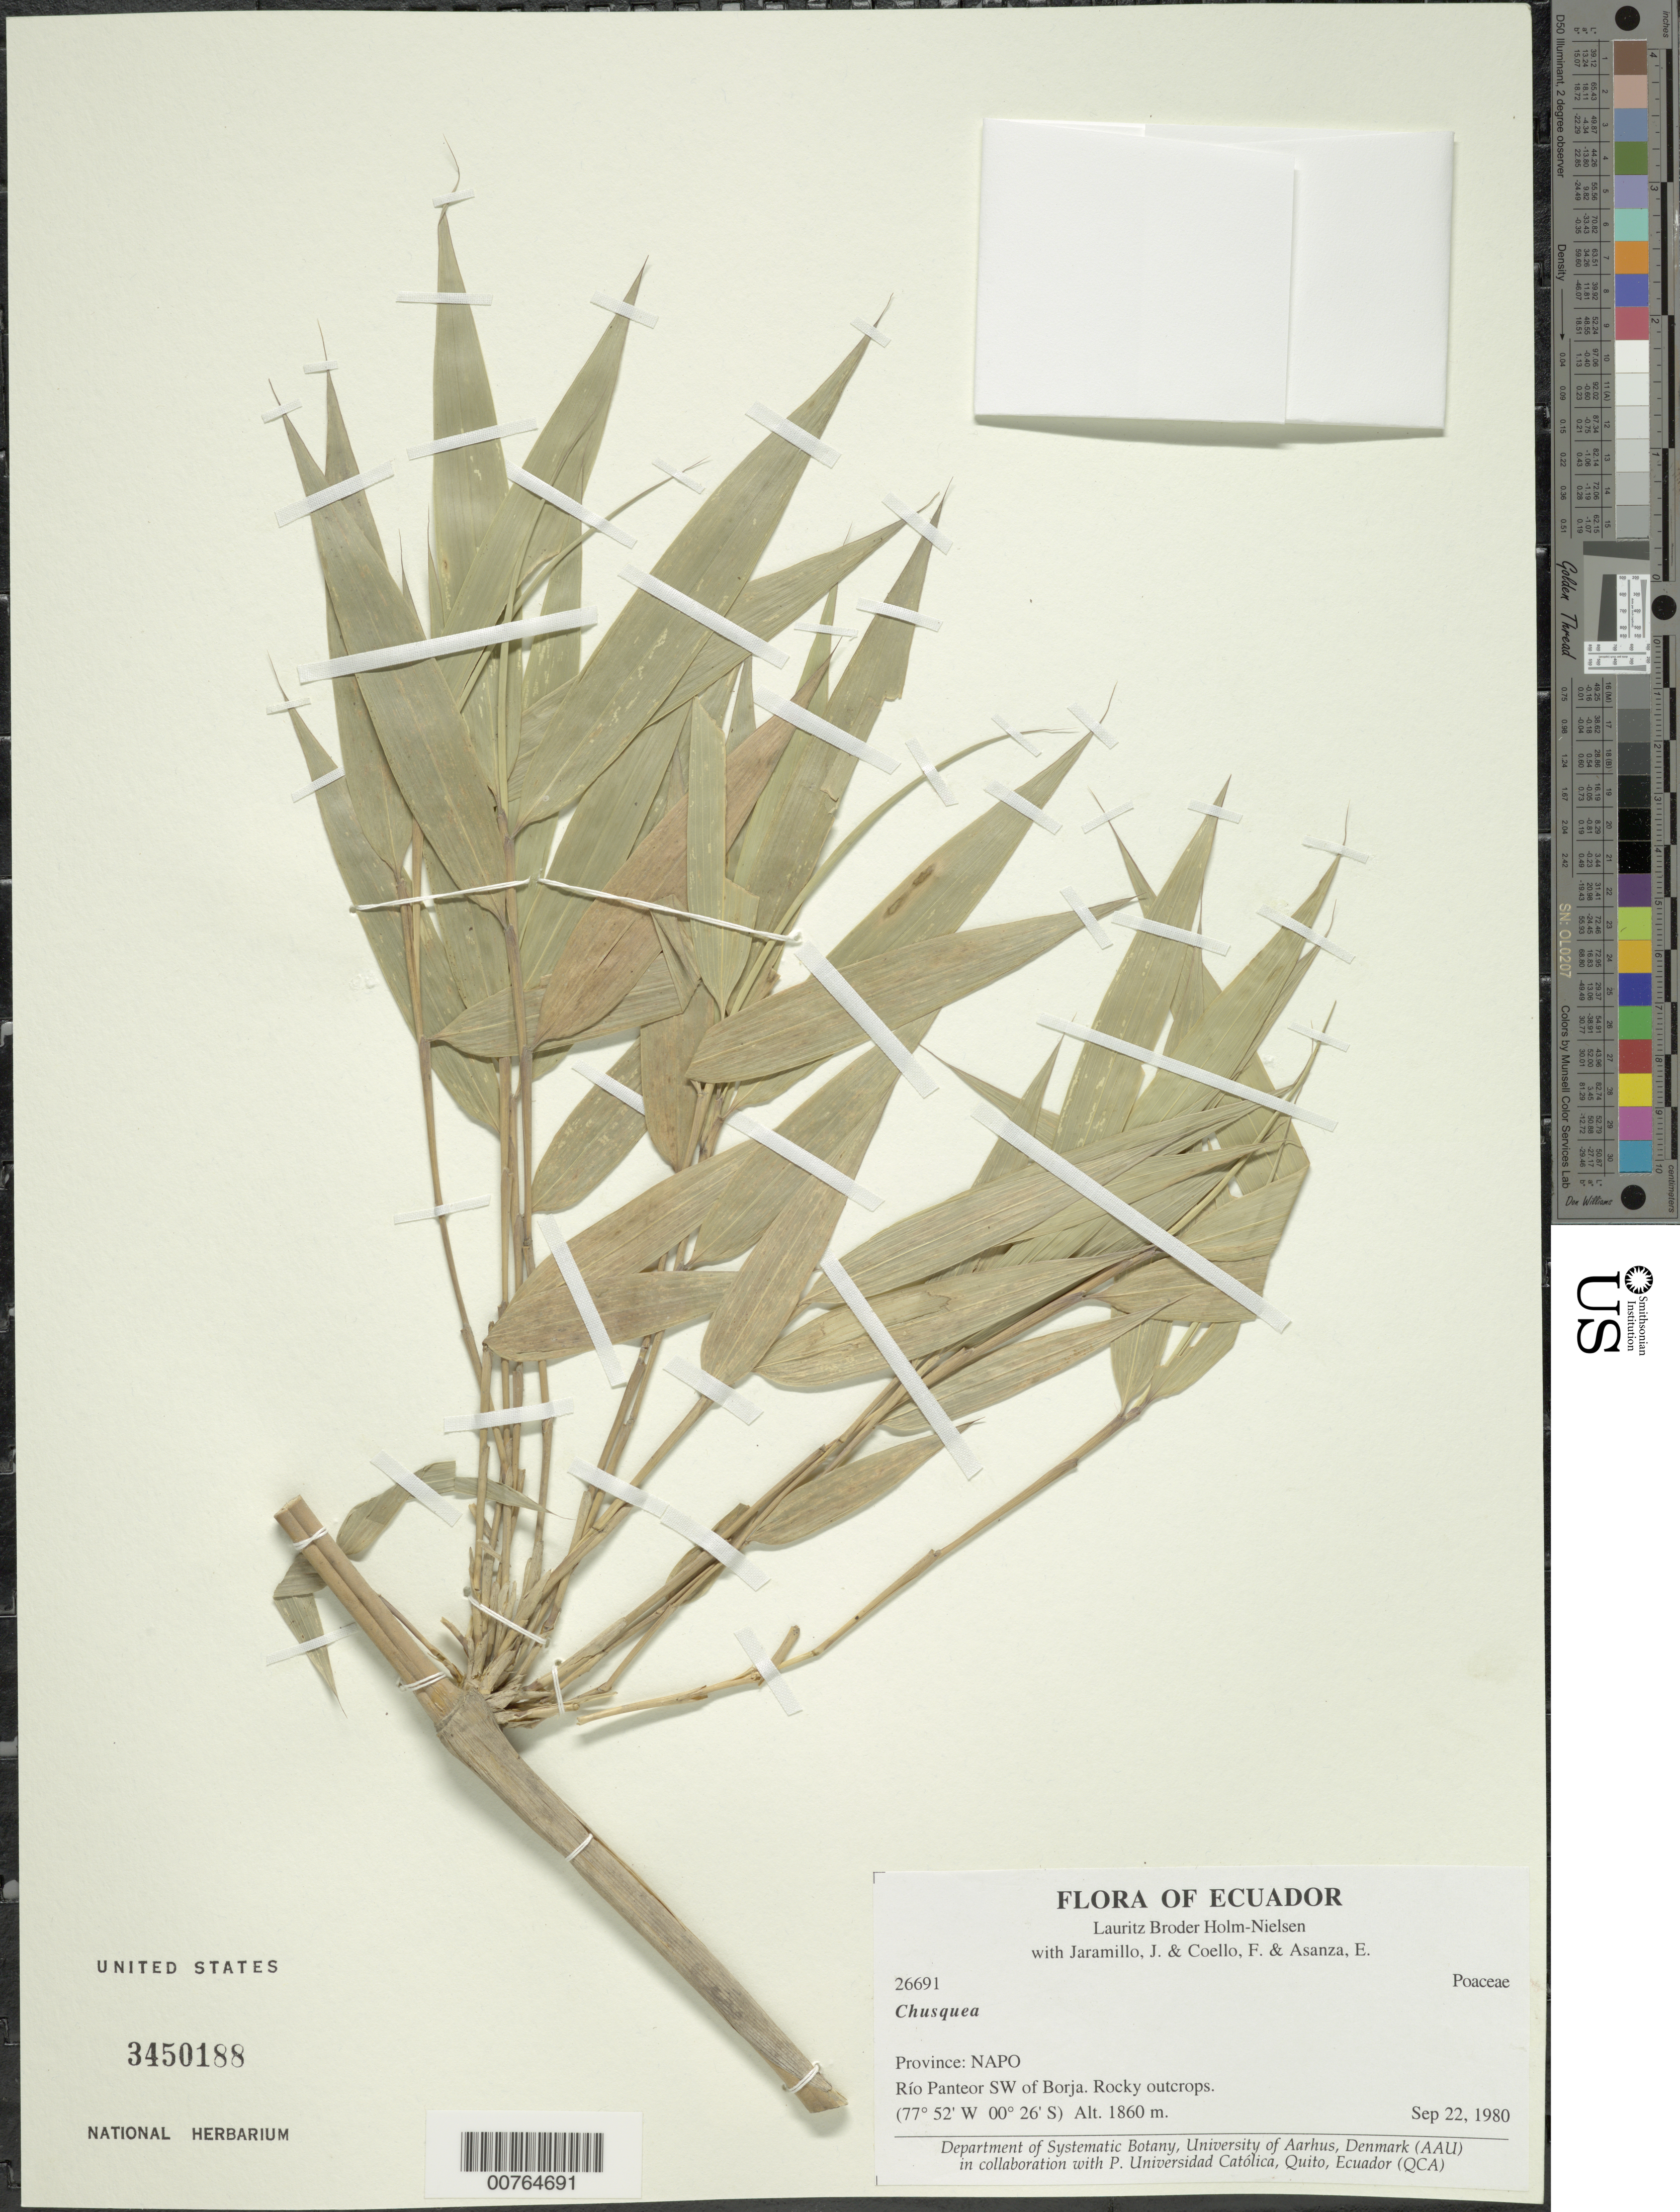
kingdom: Plantae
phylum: Tracheophyta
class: Liliopsida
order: Poales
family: Poaceae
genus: Chusquea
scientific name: Chusquea sp.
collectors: L. B. Holm-Nielsen, J. L. Jaramillo, F. Coello & E. Asanza C.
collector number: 26691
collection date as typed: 22 Sep 1980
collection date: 1980-09-22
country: Ecuador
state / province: Napo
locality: Rio Panteor SW ofBorja., montaNEforest and rocky outcrops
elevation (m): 1860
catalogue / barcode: US 3450188